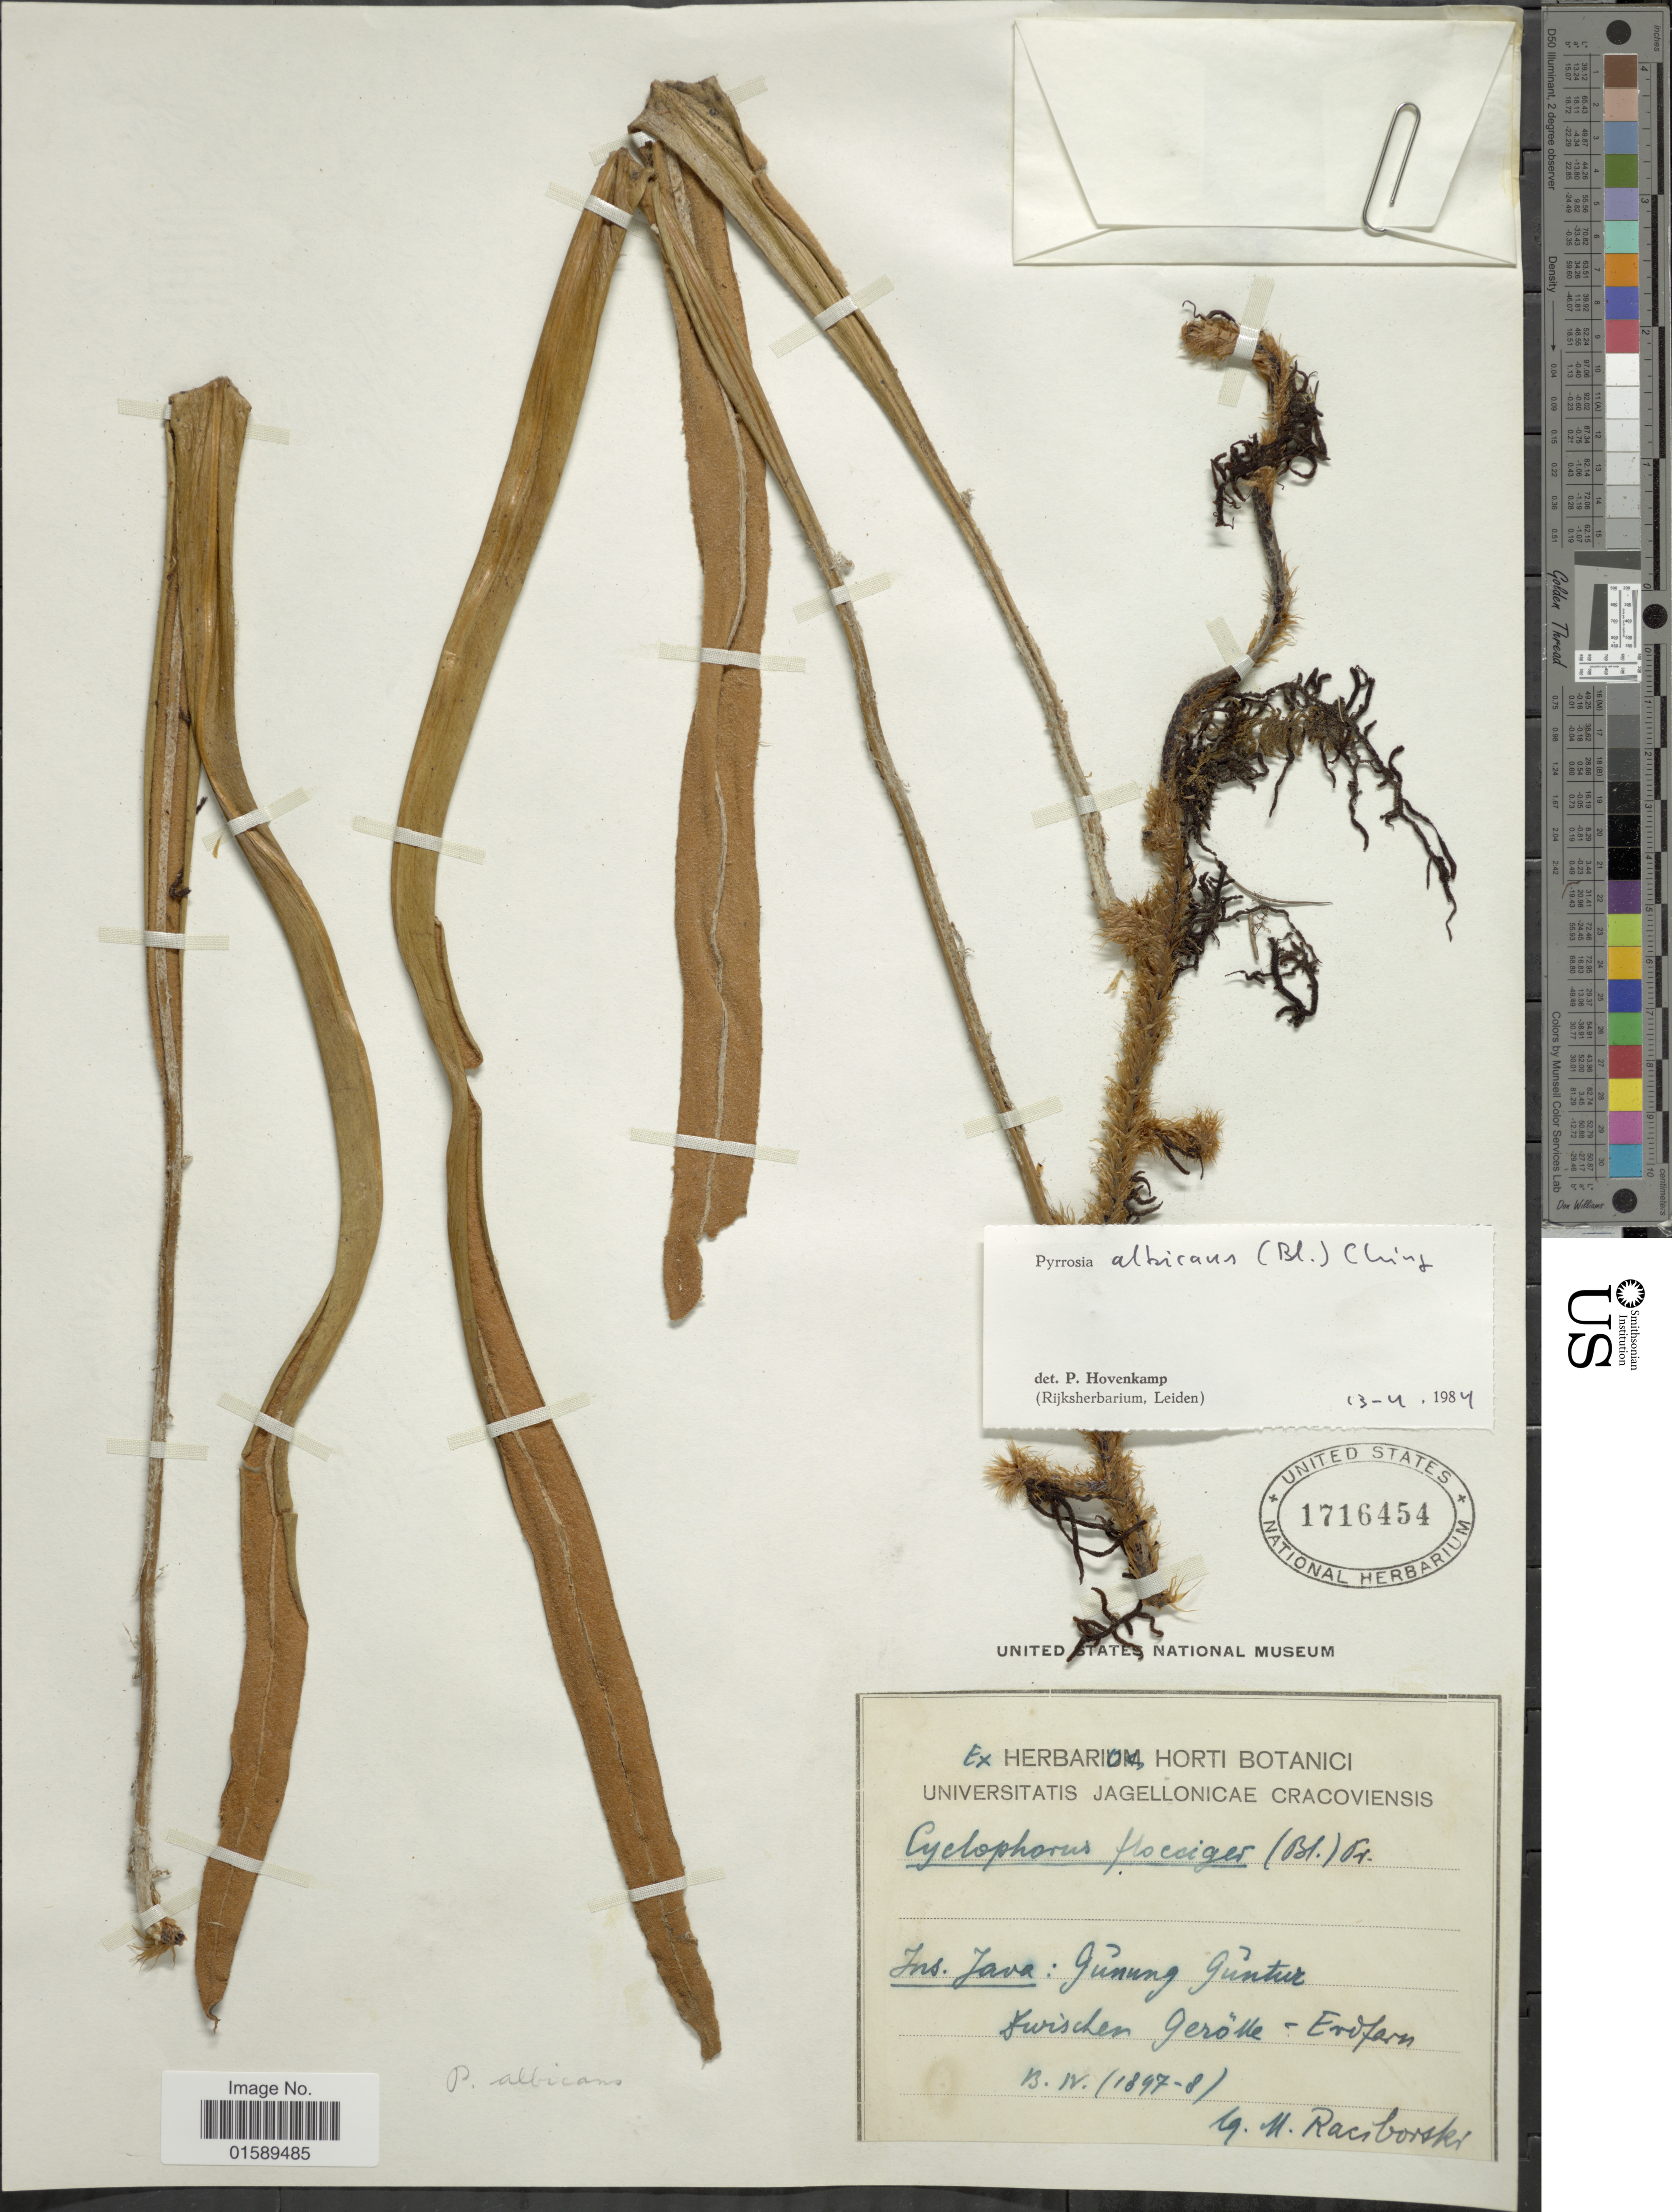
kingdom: Plantae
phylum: Tracheophyta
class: Polypodiopsida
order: Polypodiales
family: Polypodiaceae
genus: Pyrrosia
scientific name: Pyrrosia albicans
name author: (Blume) Ching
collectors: M. Raciborski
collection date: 1897-04-13/1898-04-13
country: Indonesia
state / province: Java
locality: Ins. Java: Gunung Guntur. Ziwischen Gerotte - Erdfarm. [interpreted]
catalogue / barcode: US 1716454